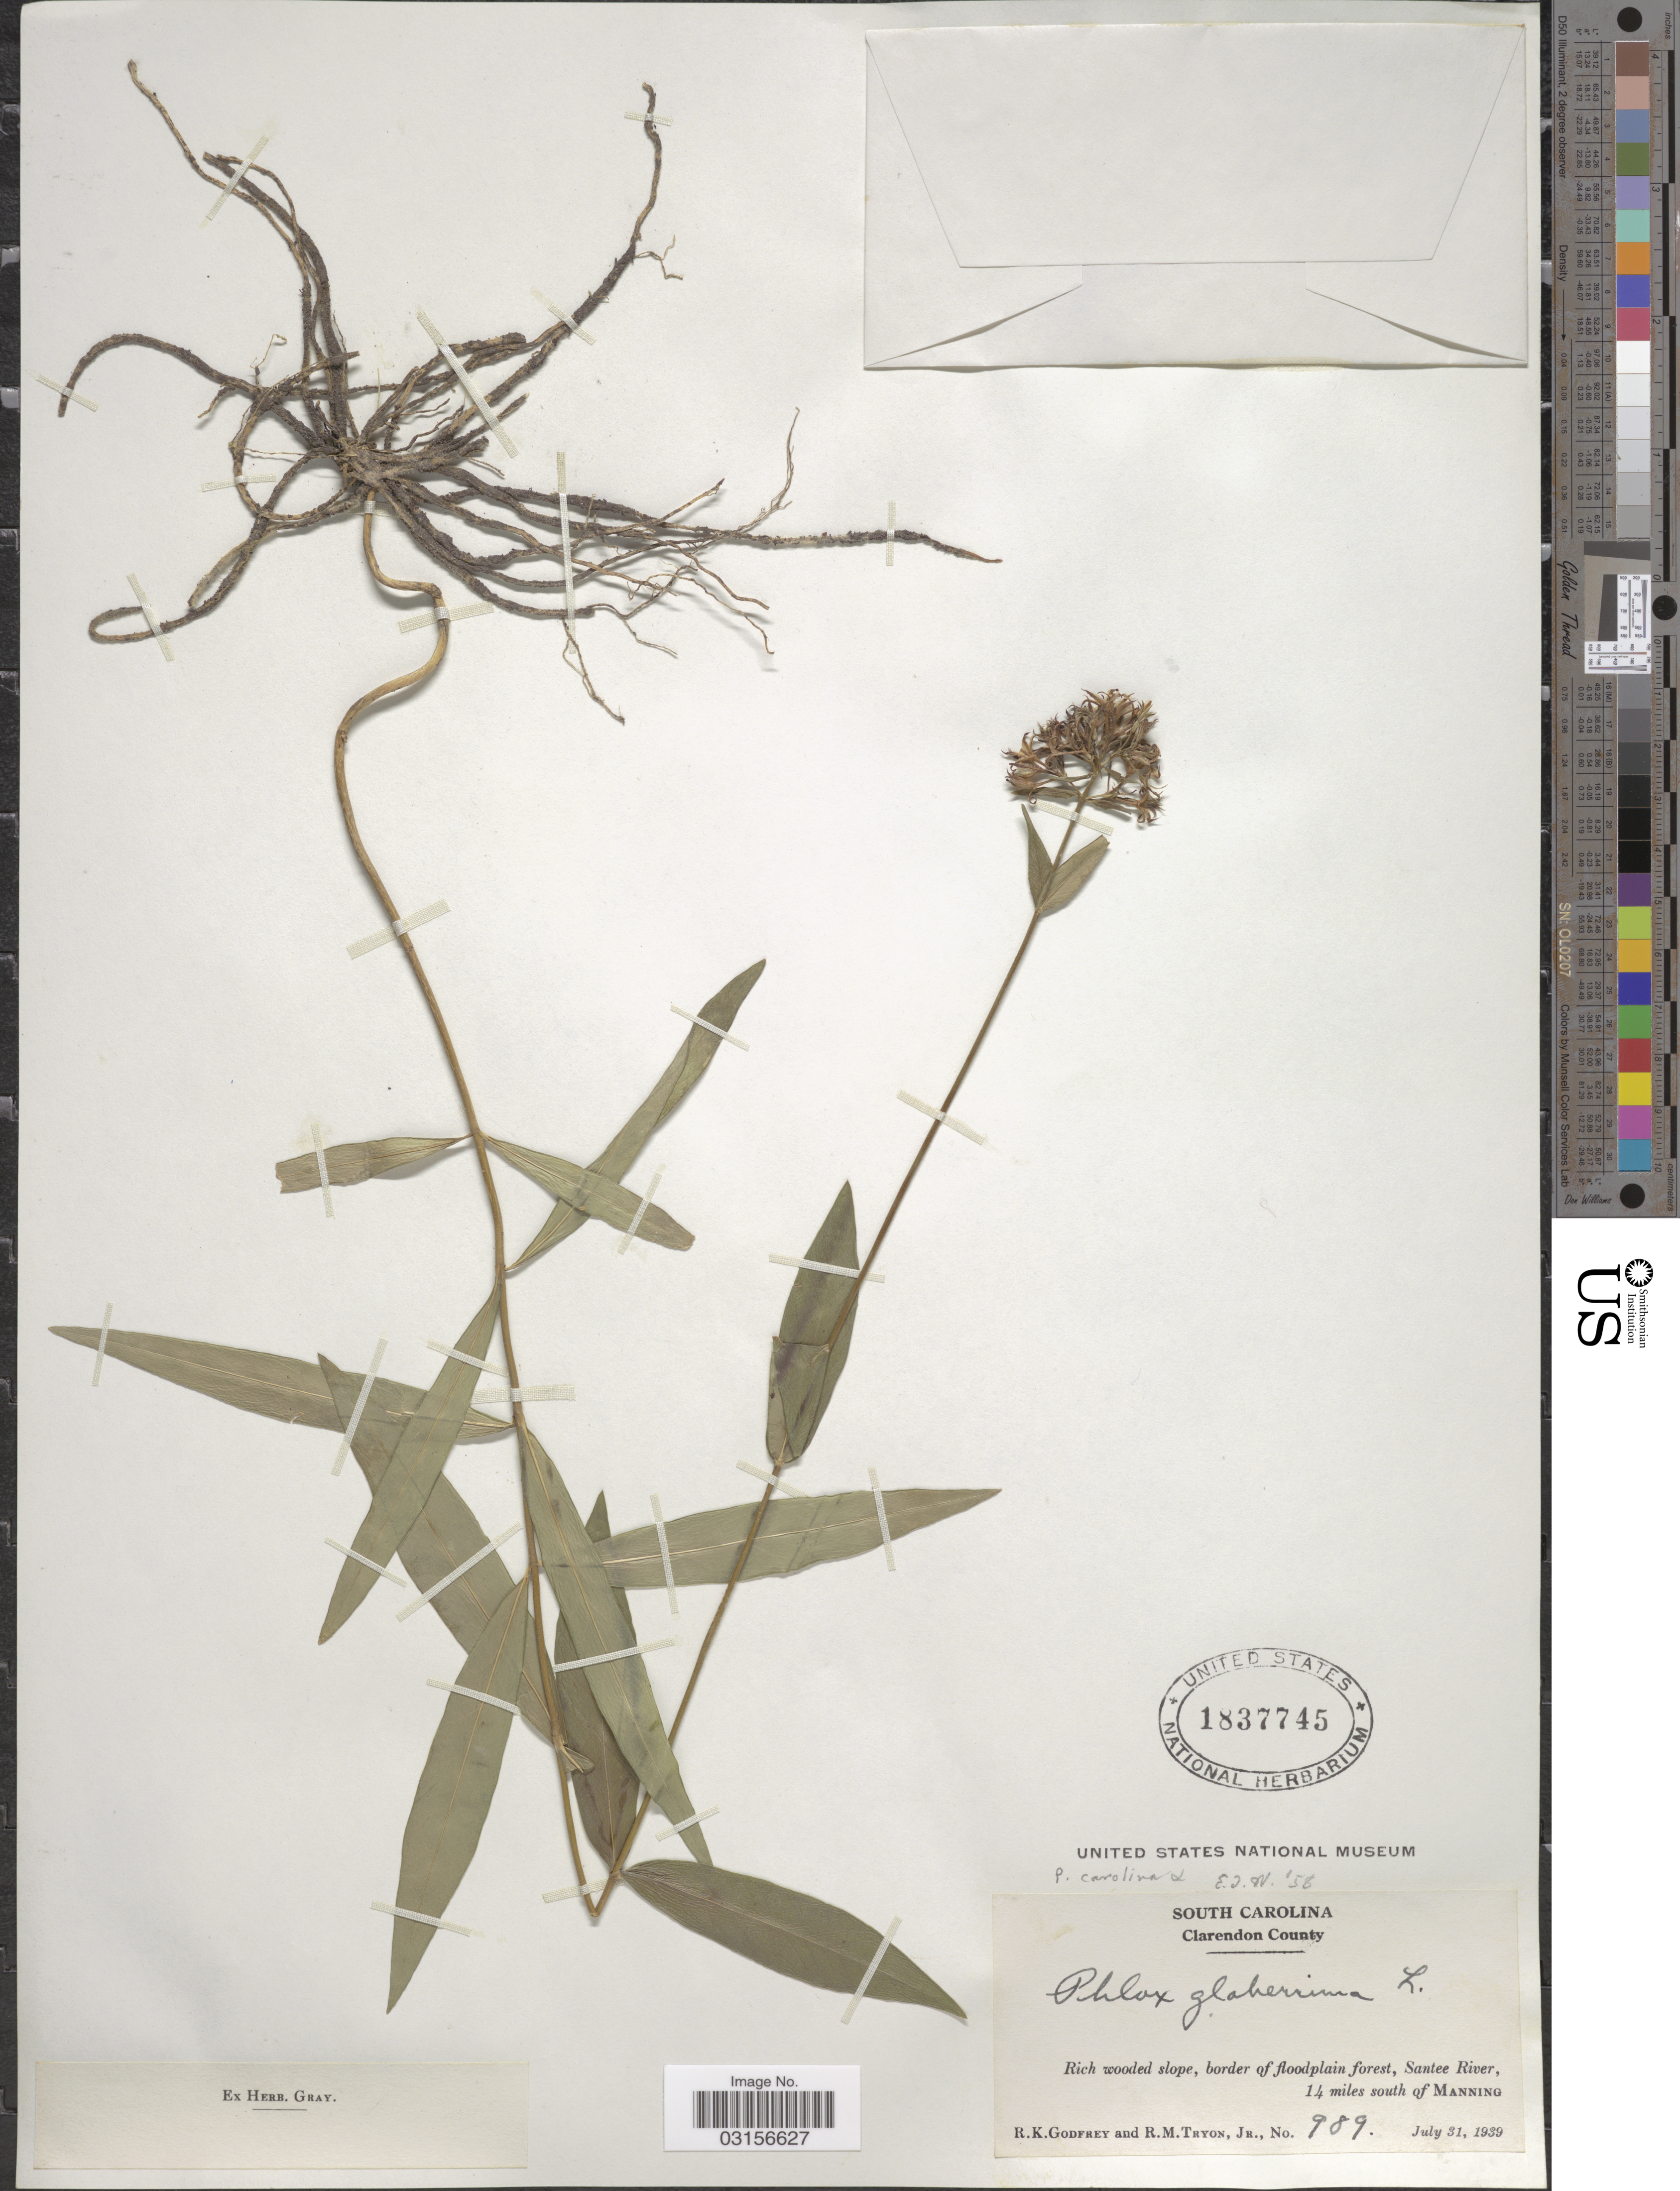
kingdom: Plantae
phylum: Tracheophyta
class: Magnoliopsida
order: Ericales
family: Polemoniaceae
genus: Phlox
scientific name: Phlox carolina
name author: L.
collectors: R. K. Godfrey & R. Tryon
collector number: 989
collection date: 1939-07-31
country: United States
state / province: South Carolina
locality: Clarendon County. Santee River, 14 miles south of Manning.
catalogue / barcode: US 1837745